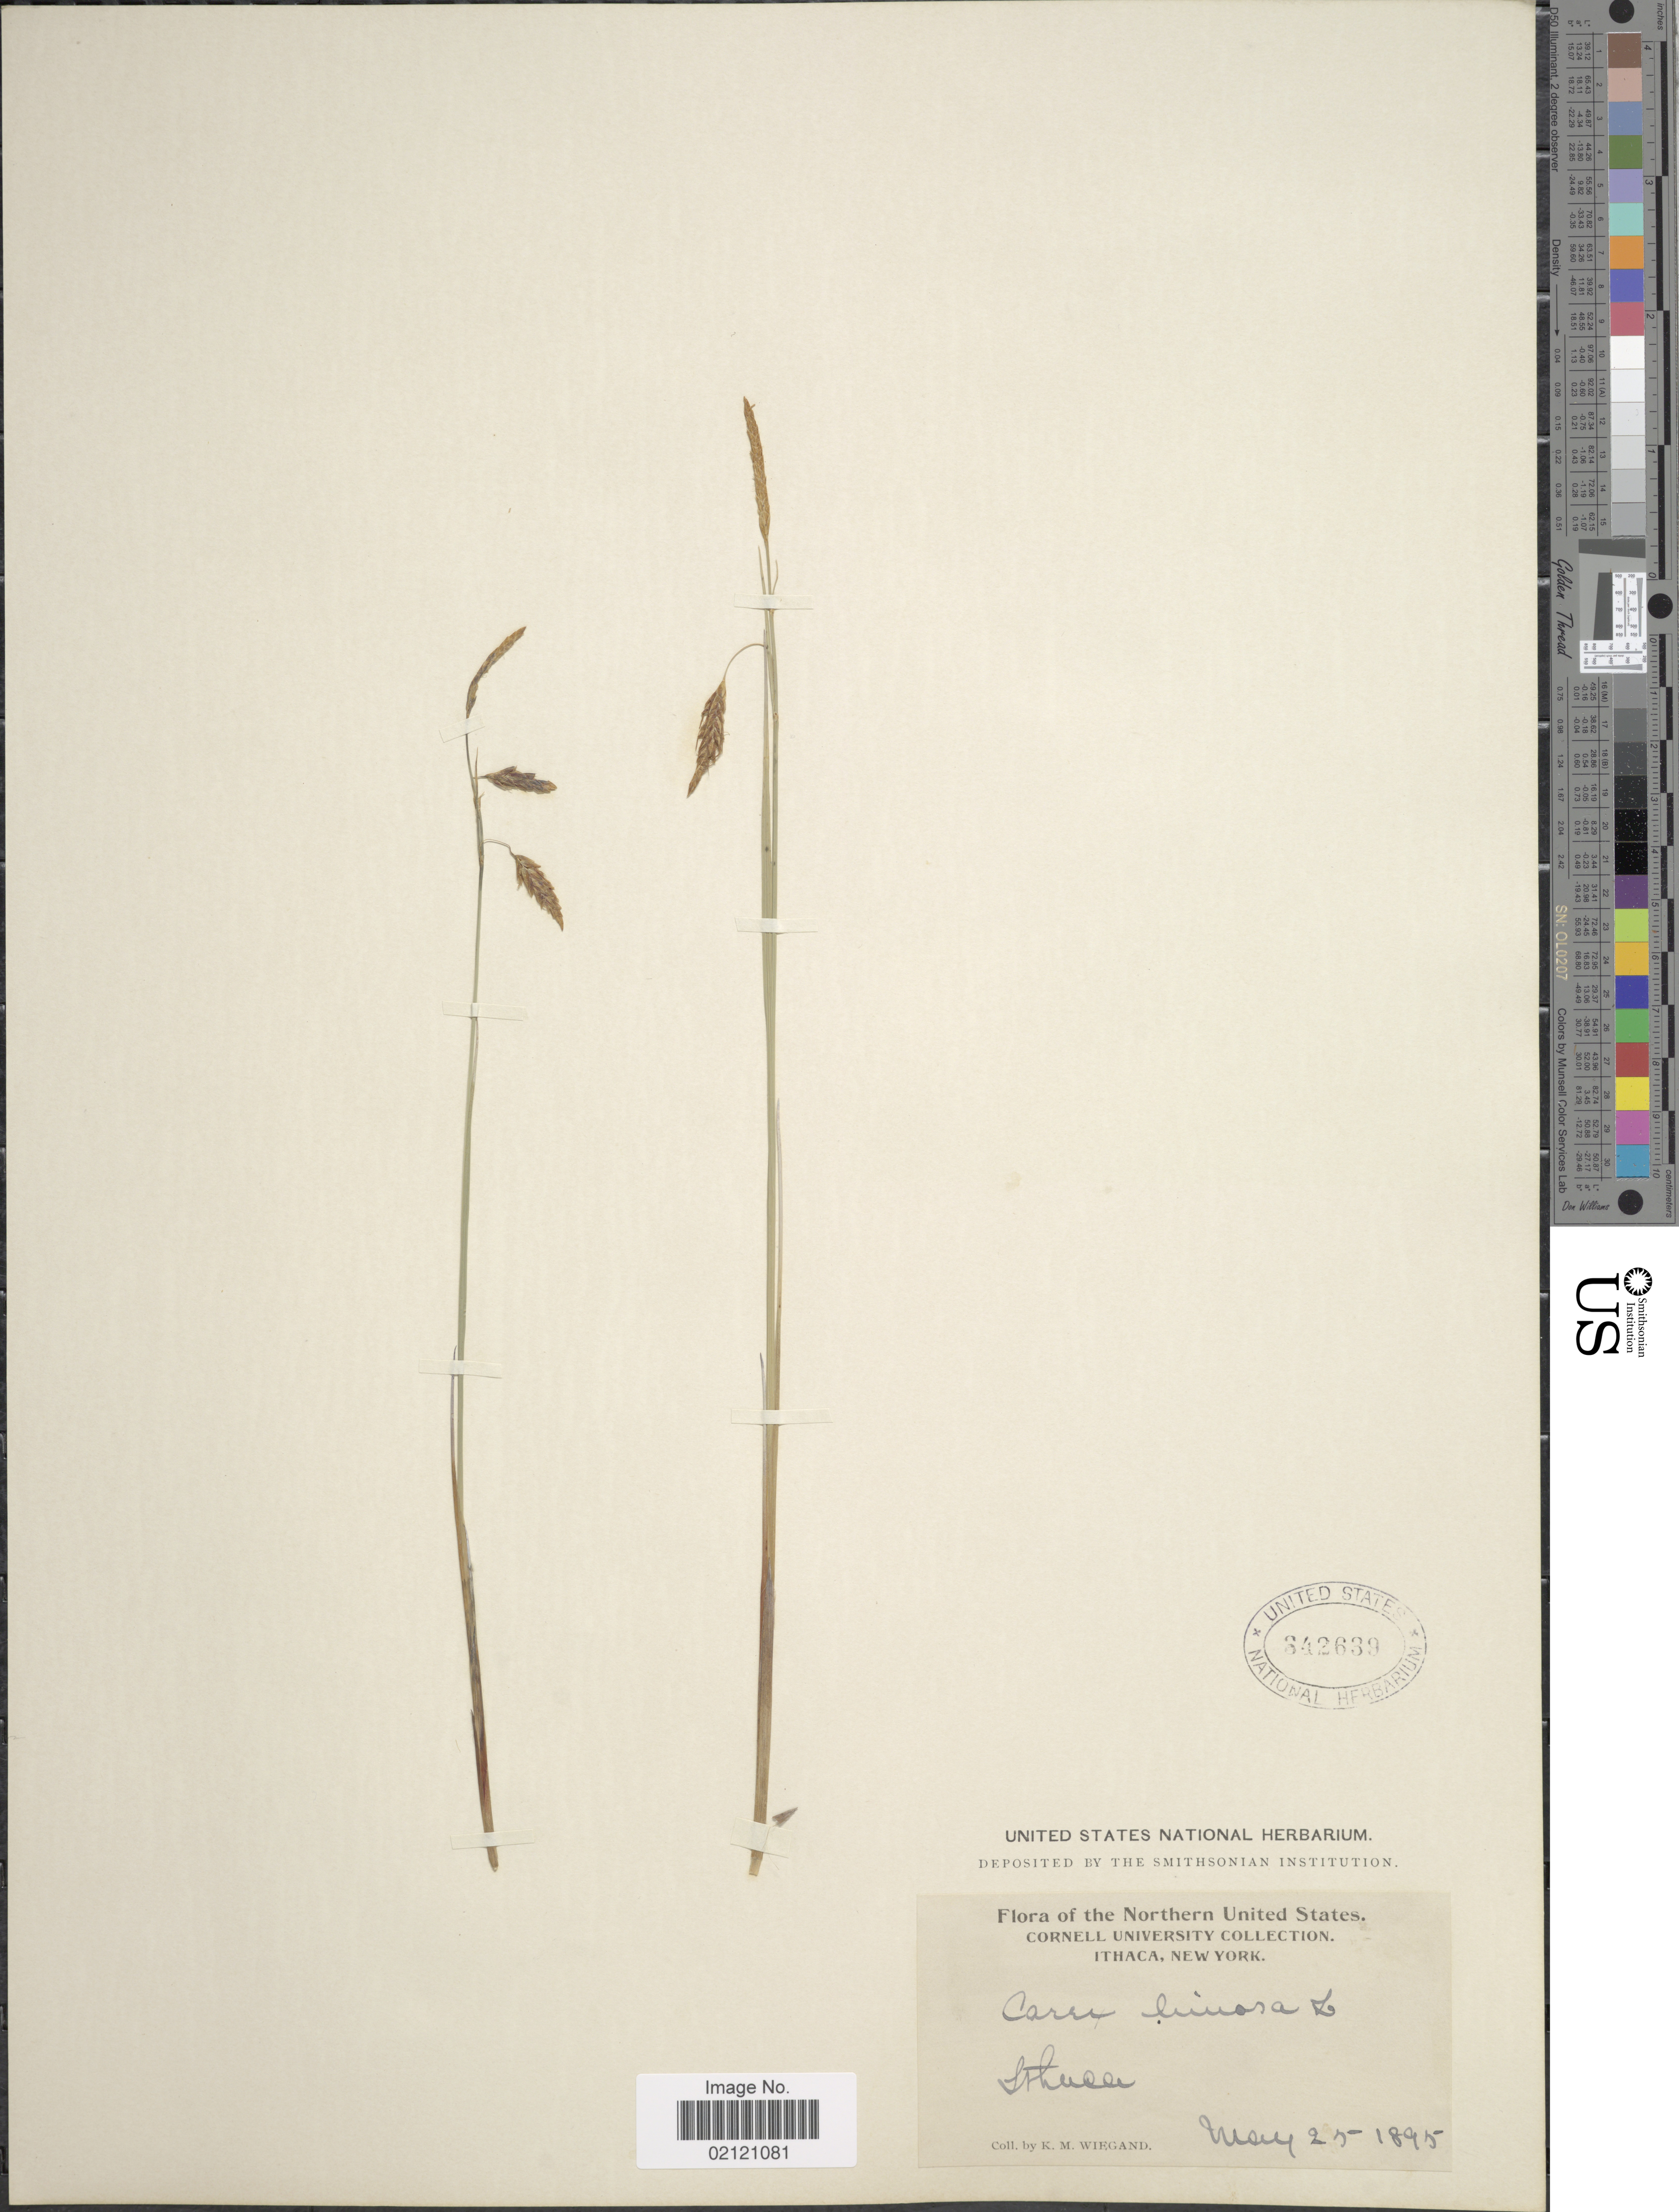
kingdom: Plantae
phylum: Tracheophyta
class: Liliopsida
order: Poales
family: Cyperaceae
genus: Carex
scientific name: Carex limosa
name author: L.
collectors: K. M. Wiegand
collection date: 1895-05-25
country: United States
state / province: New York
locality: Ithaca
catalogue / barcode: US 342639